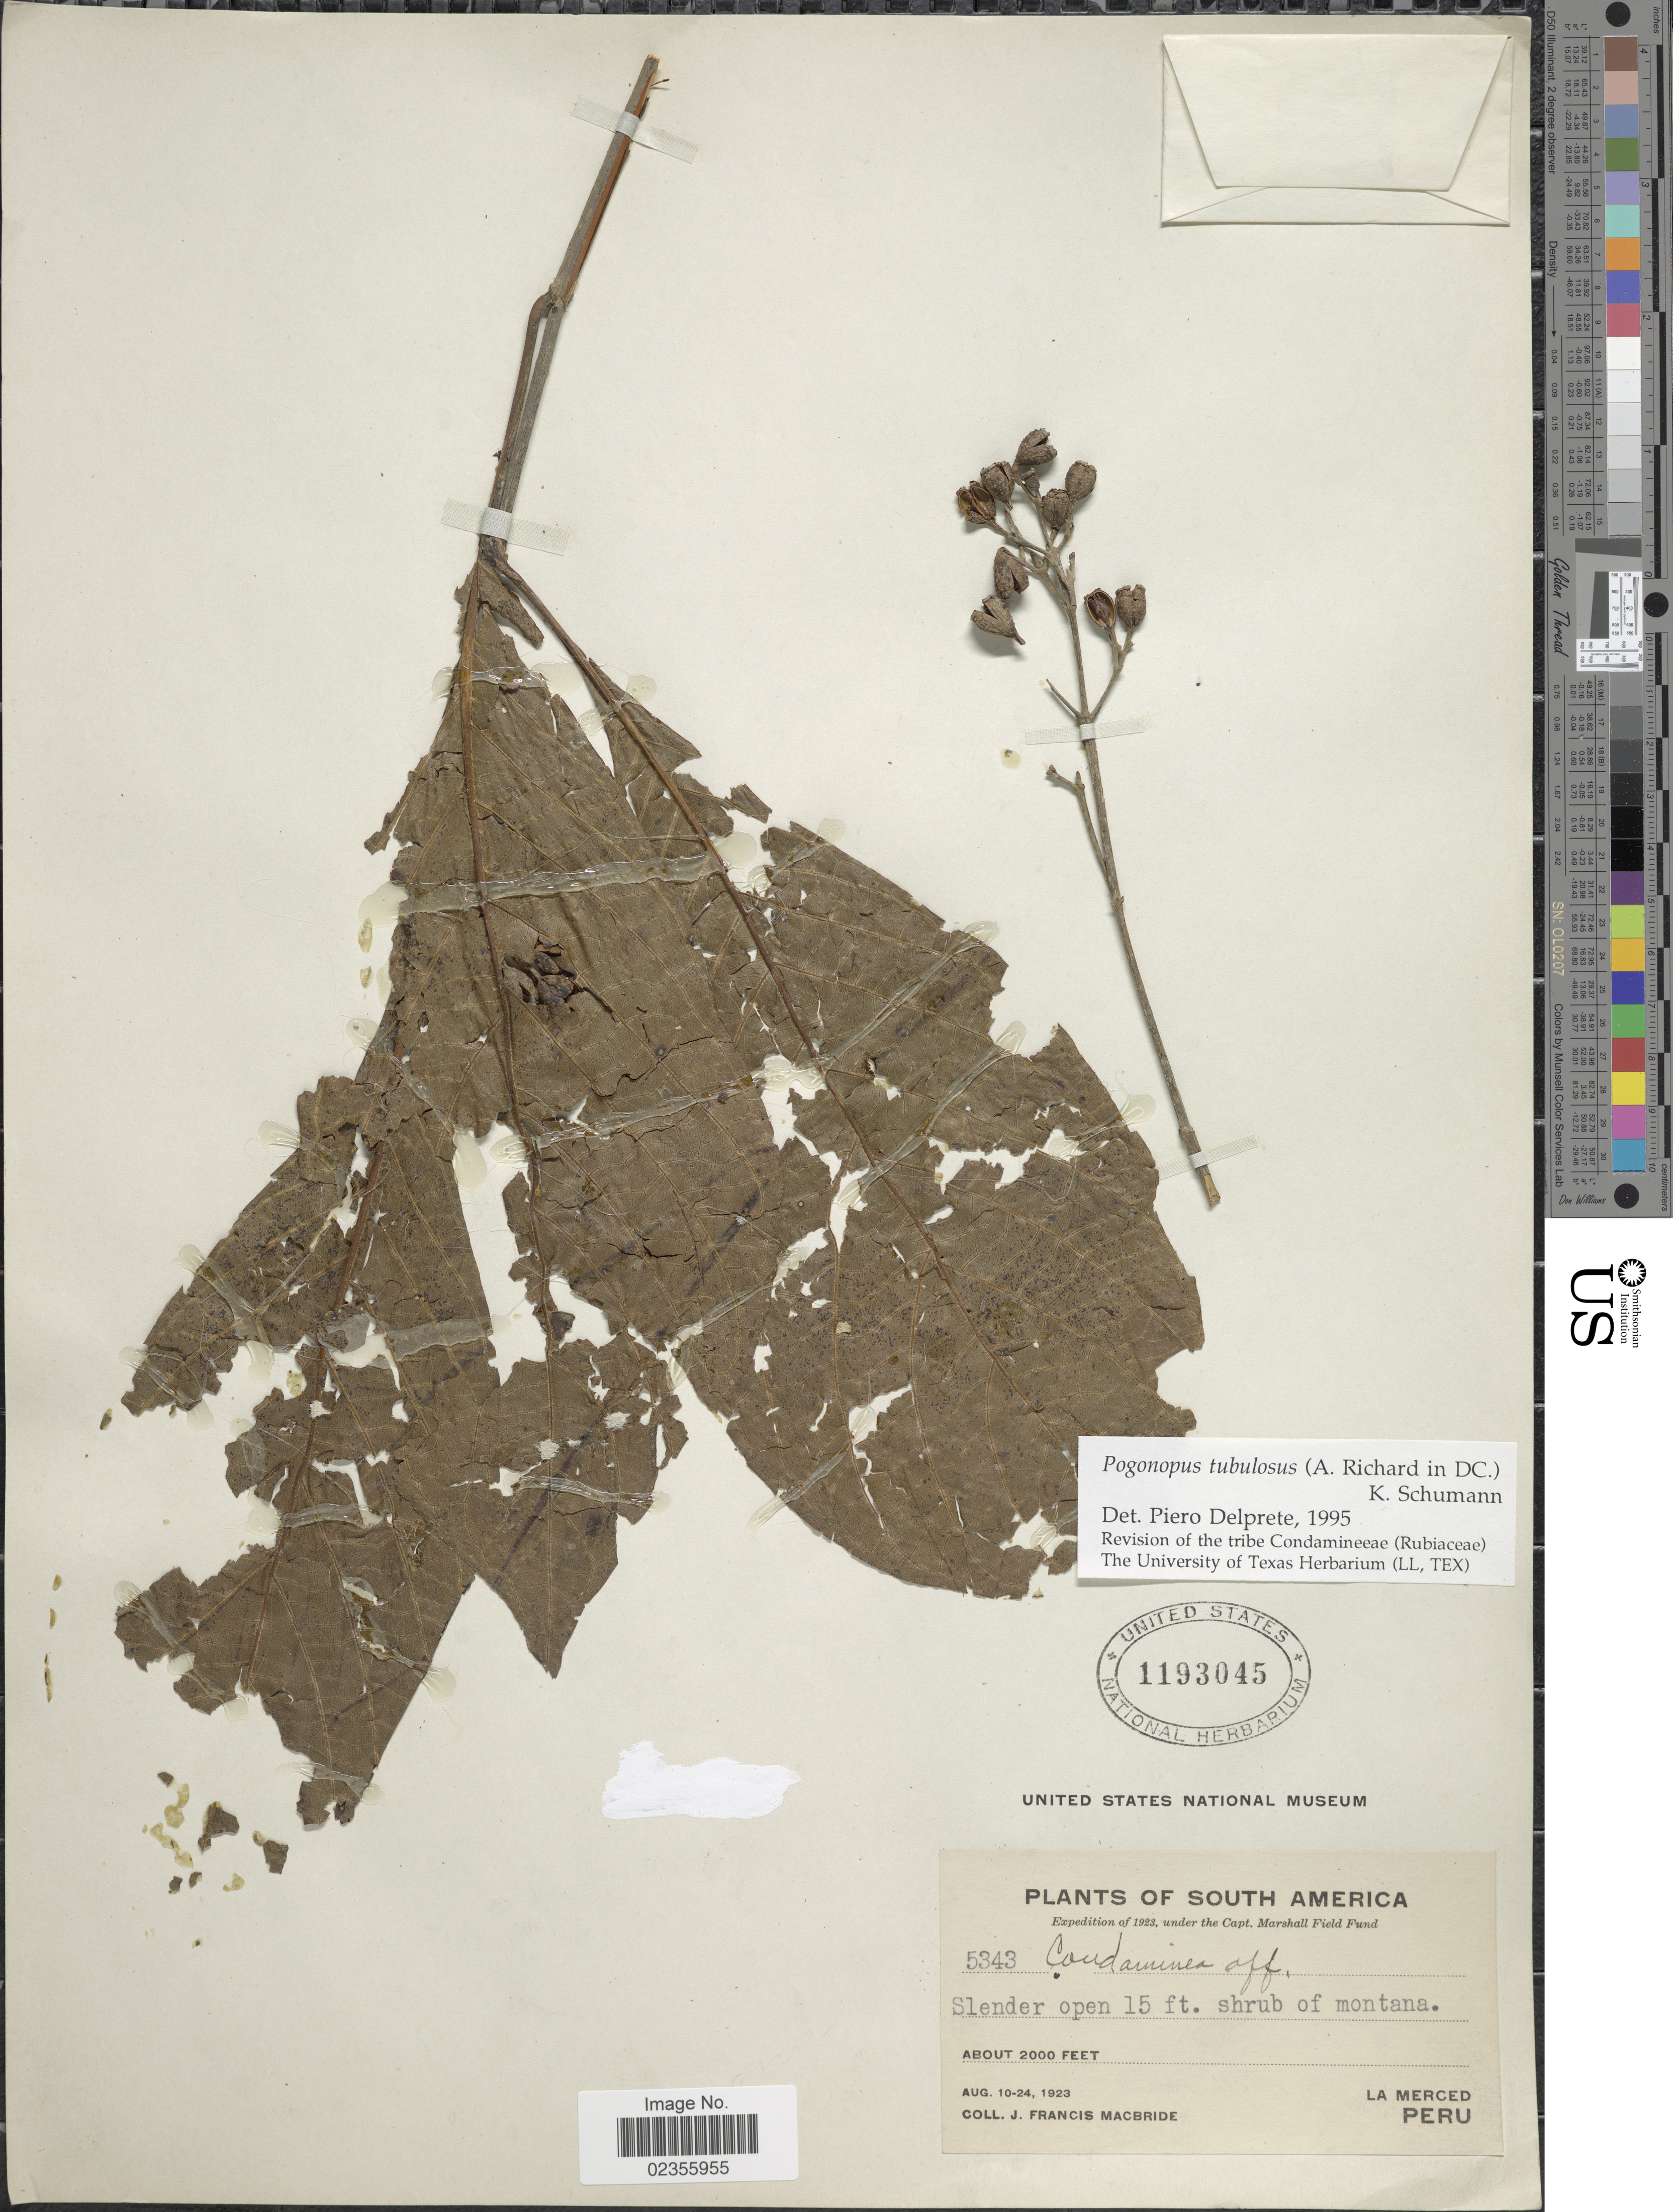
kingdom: Plantae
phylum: Tracheophyta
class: Magnoliopsida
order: Gentianales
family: Rubiaceae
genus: Pogonopus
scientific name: Pogonopus tubulosus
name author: (A. Rich. in DC.) K. Schum.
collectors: J. F. Macbride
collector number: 5343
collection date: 1923-08-10/1923-08-24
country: Peru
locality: La Merced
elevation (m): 610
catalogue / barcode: US 1193045